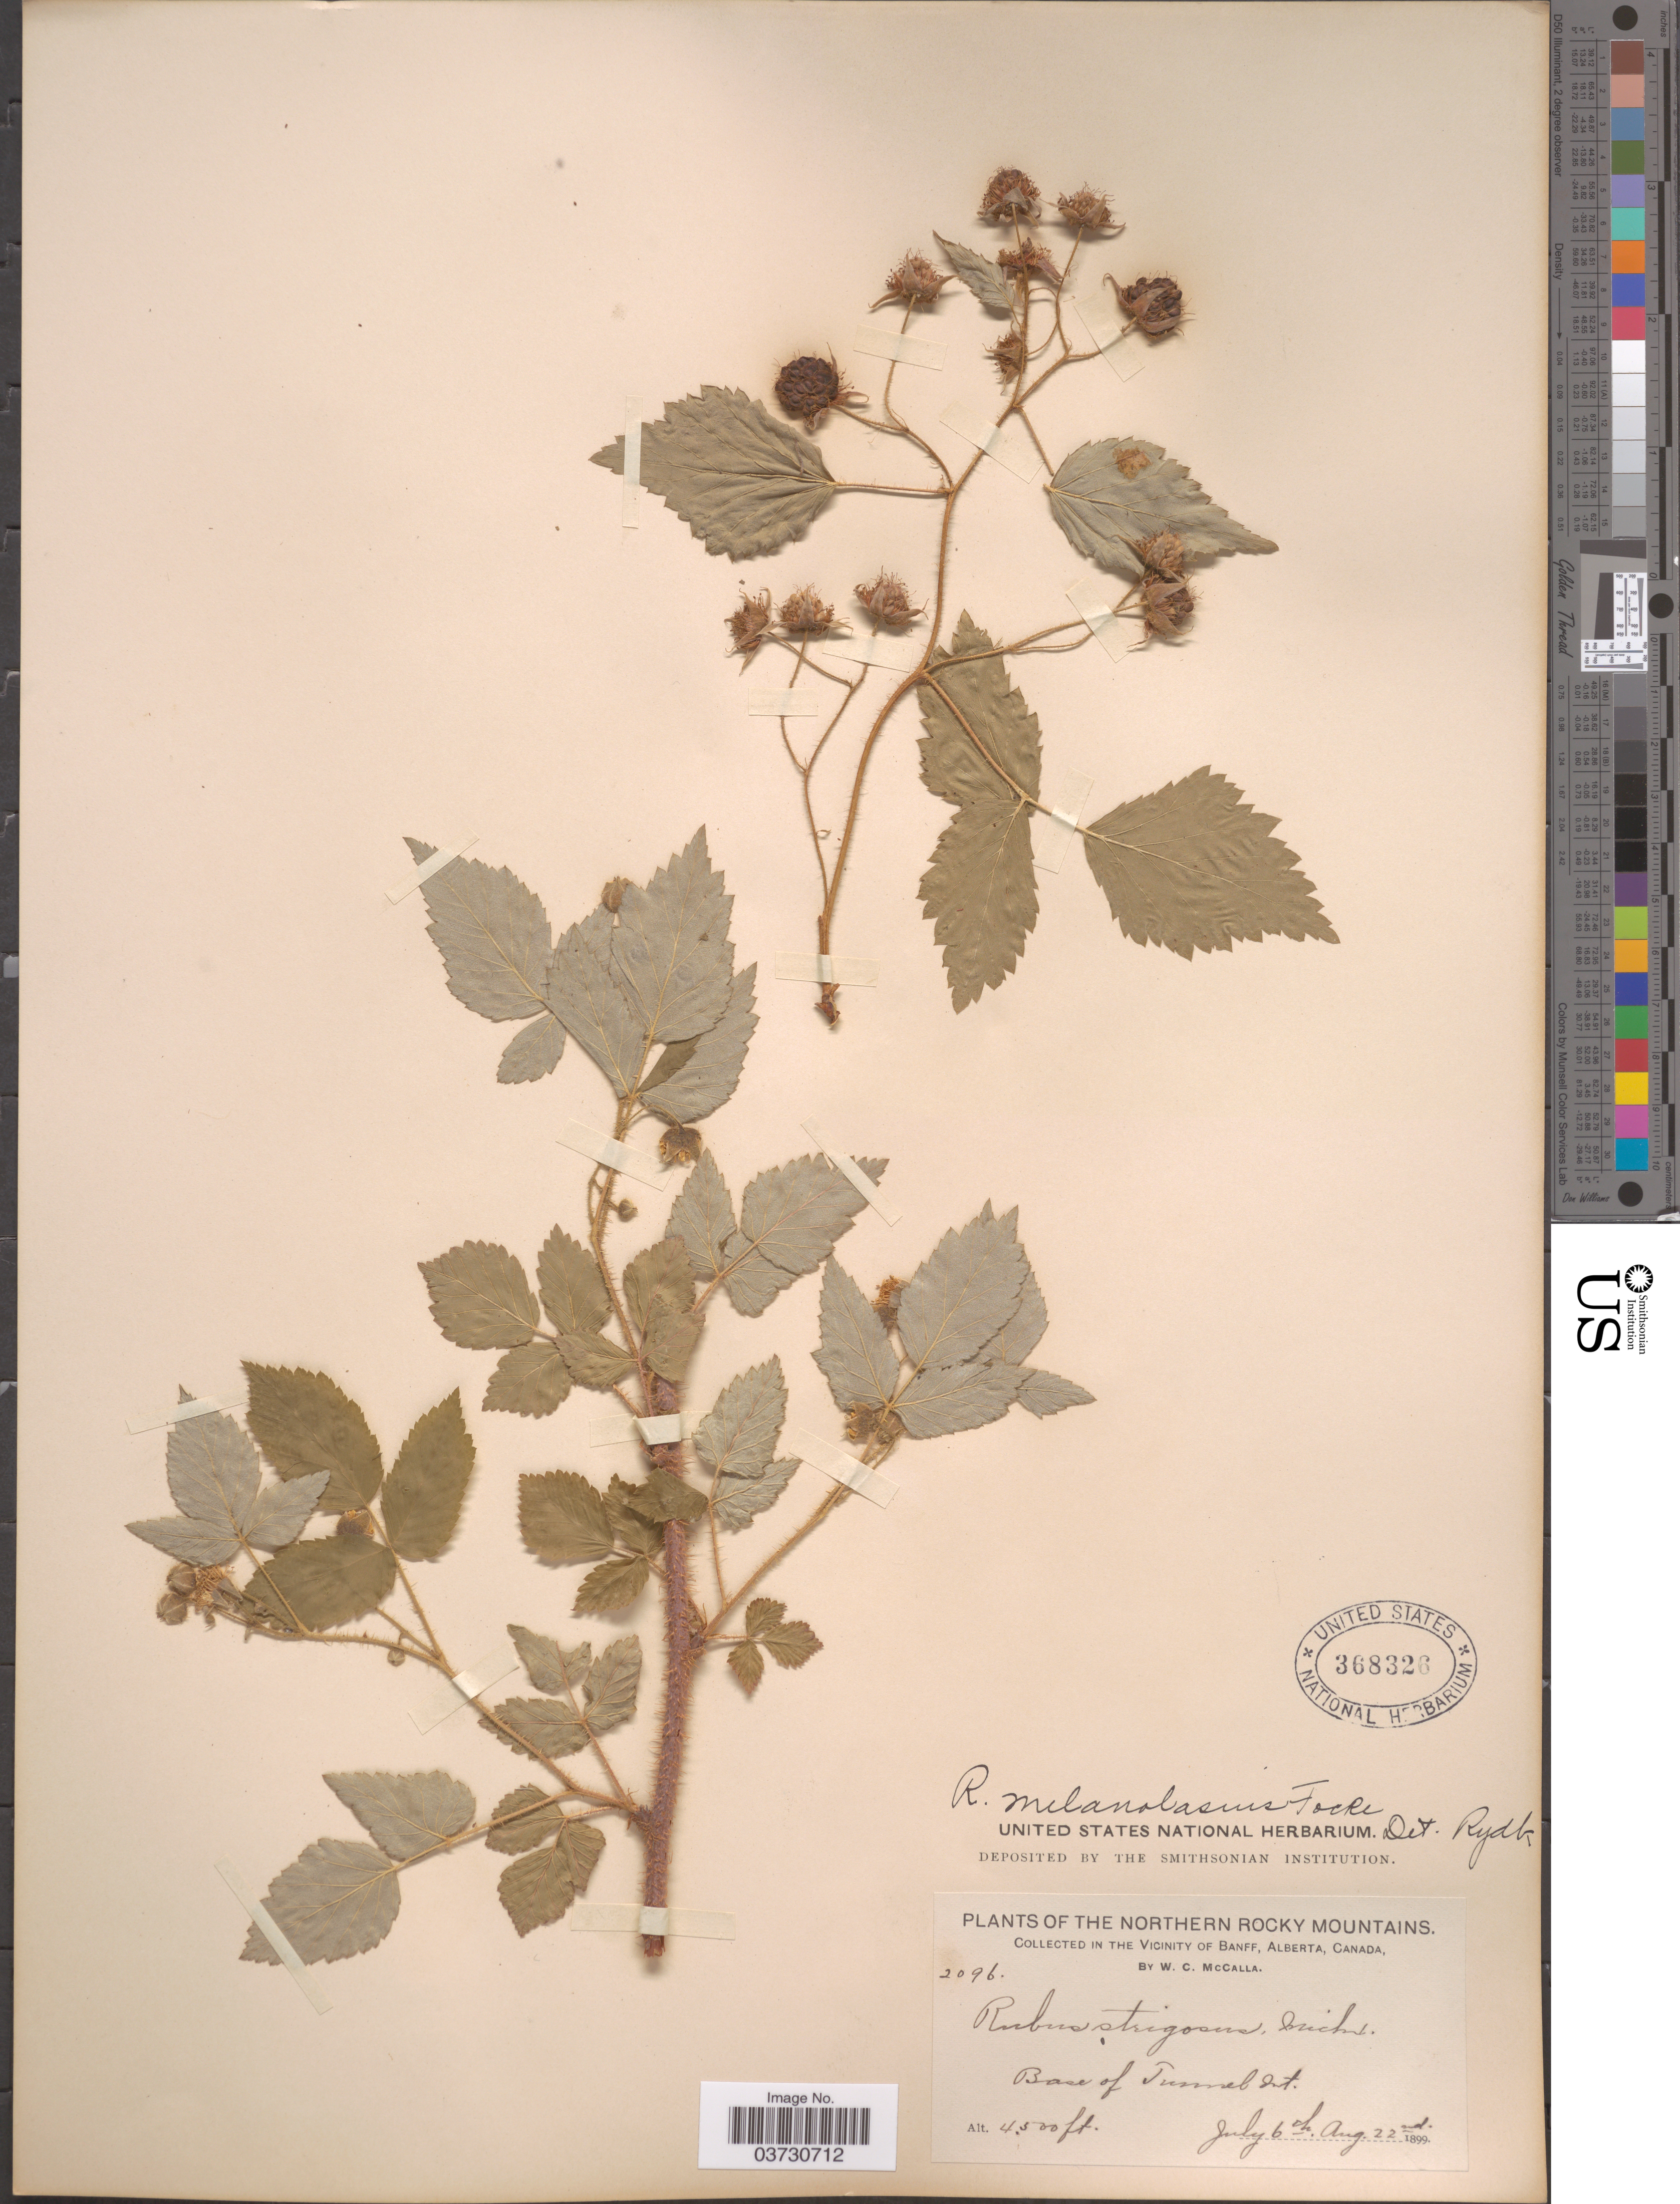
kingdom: Plantae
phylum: Tracheophyta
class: Magnoliopsida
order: Rosales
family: Rosaceae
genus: Rubus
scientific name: Rubus melanolasius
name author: Dieck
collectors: W. McCalla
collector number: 2096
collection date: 1899-07-06/1899-08-22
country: Canada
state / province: Alberta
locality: The Northern Rocky Mountains. In the Vicinity of Banff. Base of Tunnel Mt.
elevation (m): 1372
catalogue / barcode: US 368326